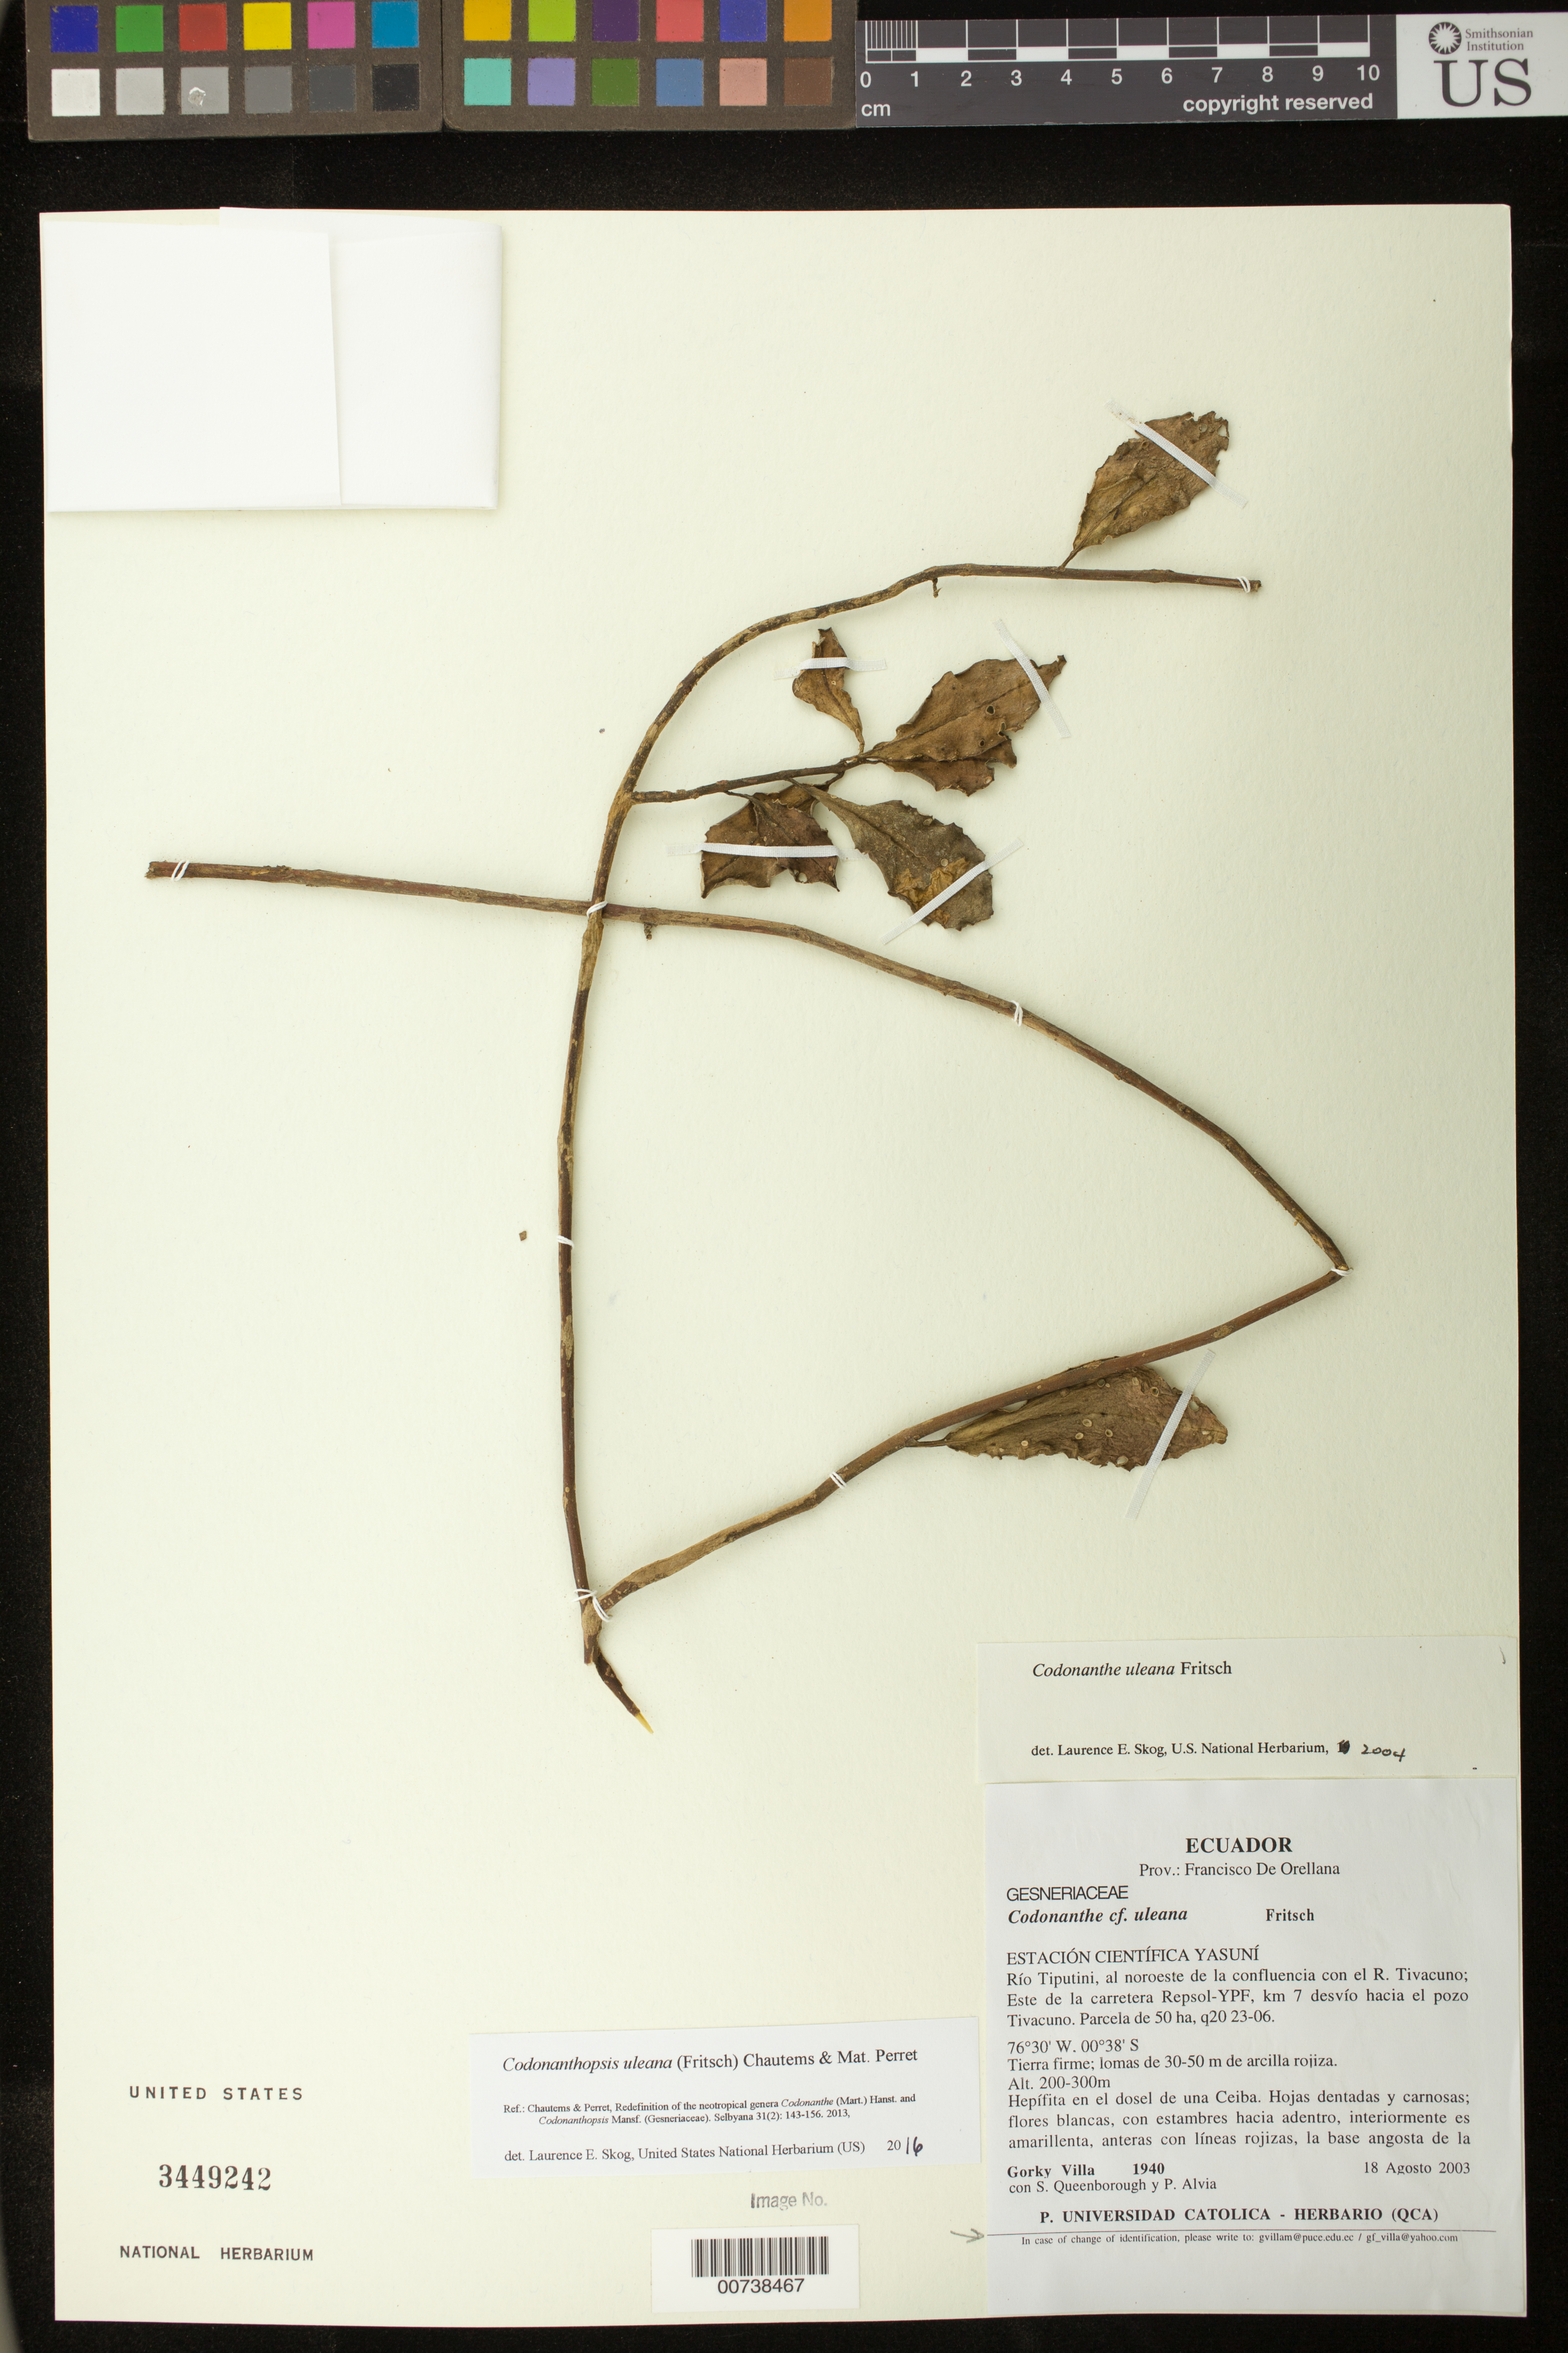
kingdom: Plantae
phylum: Tracheophyta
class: Magnoliopsida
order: Lamiales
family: Gesneriaceae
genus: Codonanthopsis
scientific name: Codonanthopsis uleana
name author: (Fritsch) Chautems & Mat.Perret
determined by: Skog, Laurence E.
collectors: G. Villa, S. Queensborough & P. Alvia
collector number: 1940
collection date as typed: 18 Aug 2003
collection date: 2003-08-18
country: Ecuador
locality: Prov.: Francisco de Orellana. Estación Científica Yasuní. Río Tiputini, al noroeste de la confluencia con el R. Tivacuno; Este de la carretera Repsol-YPF, km 7 desvío hacia el pozo Tivacuno. Parcela de 50 ha., q20 23-06.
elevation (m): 200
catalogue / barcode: US 3449242